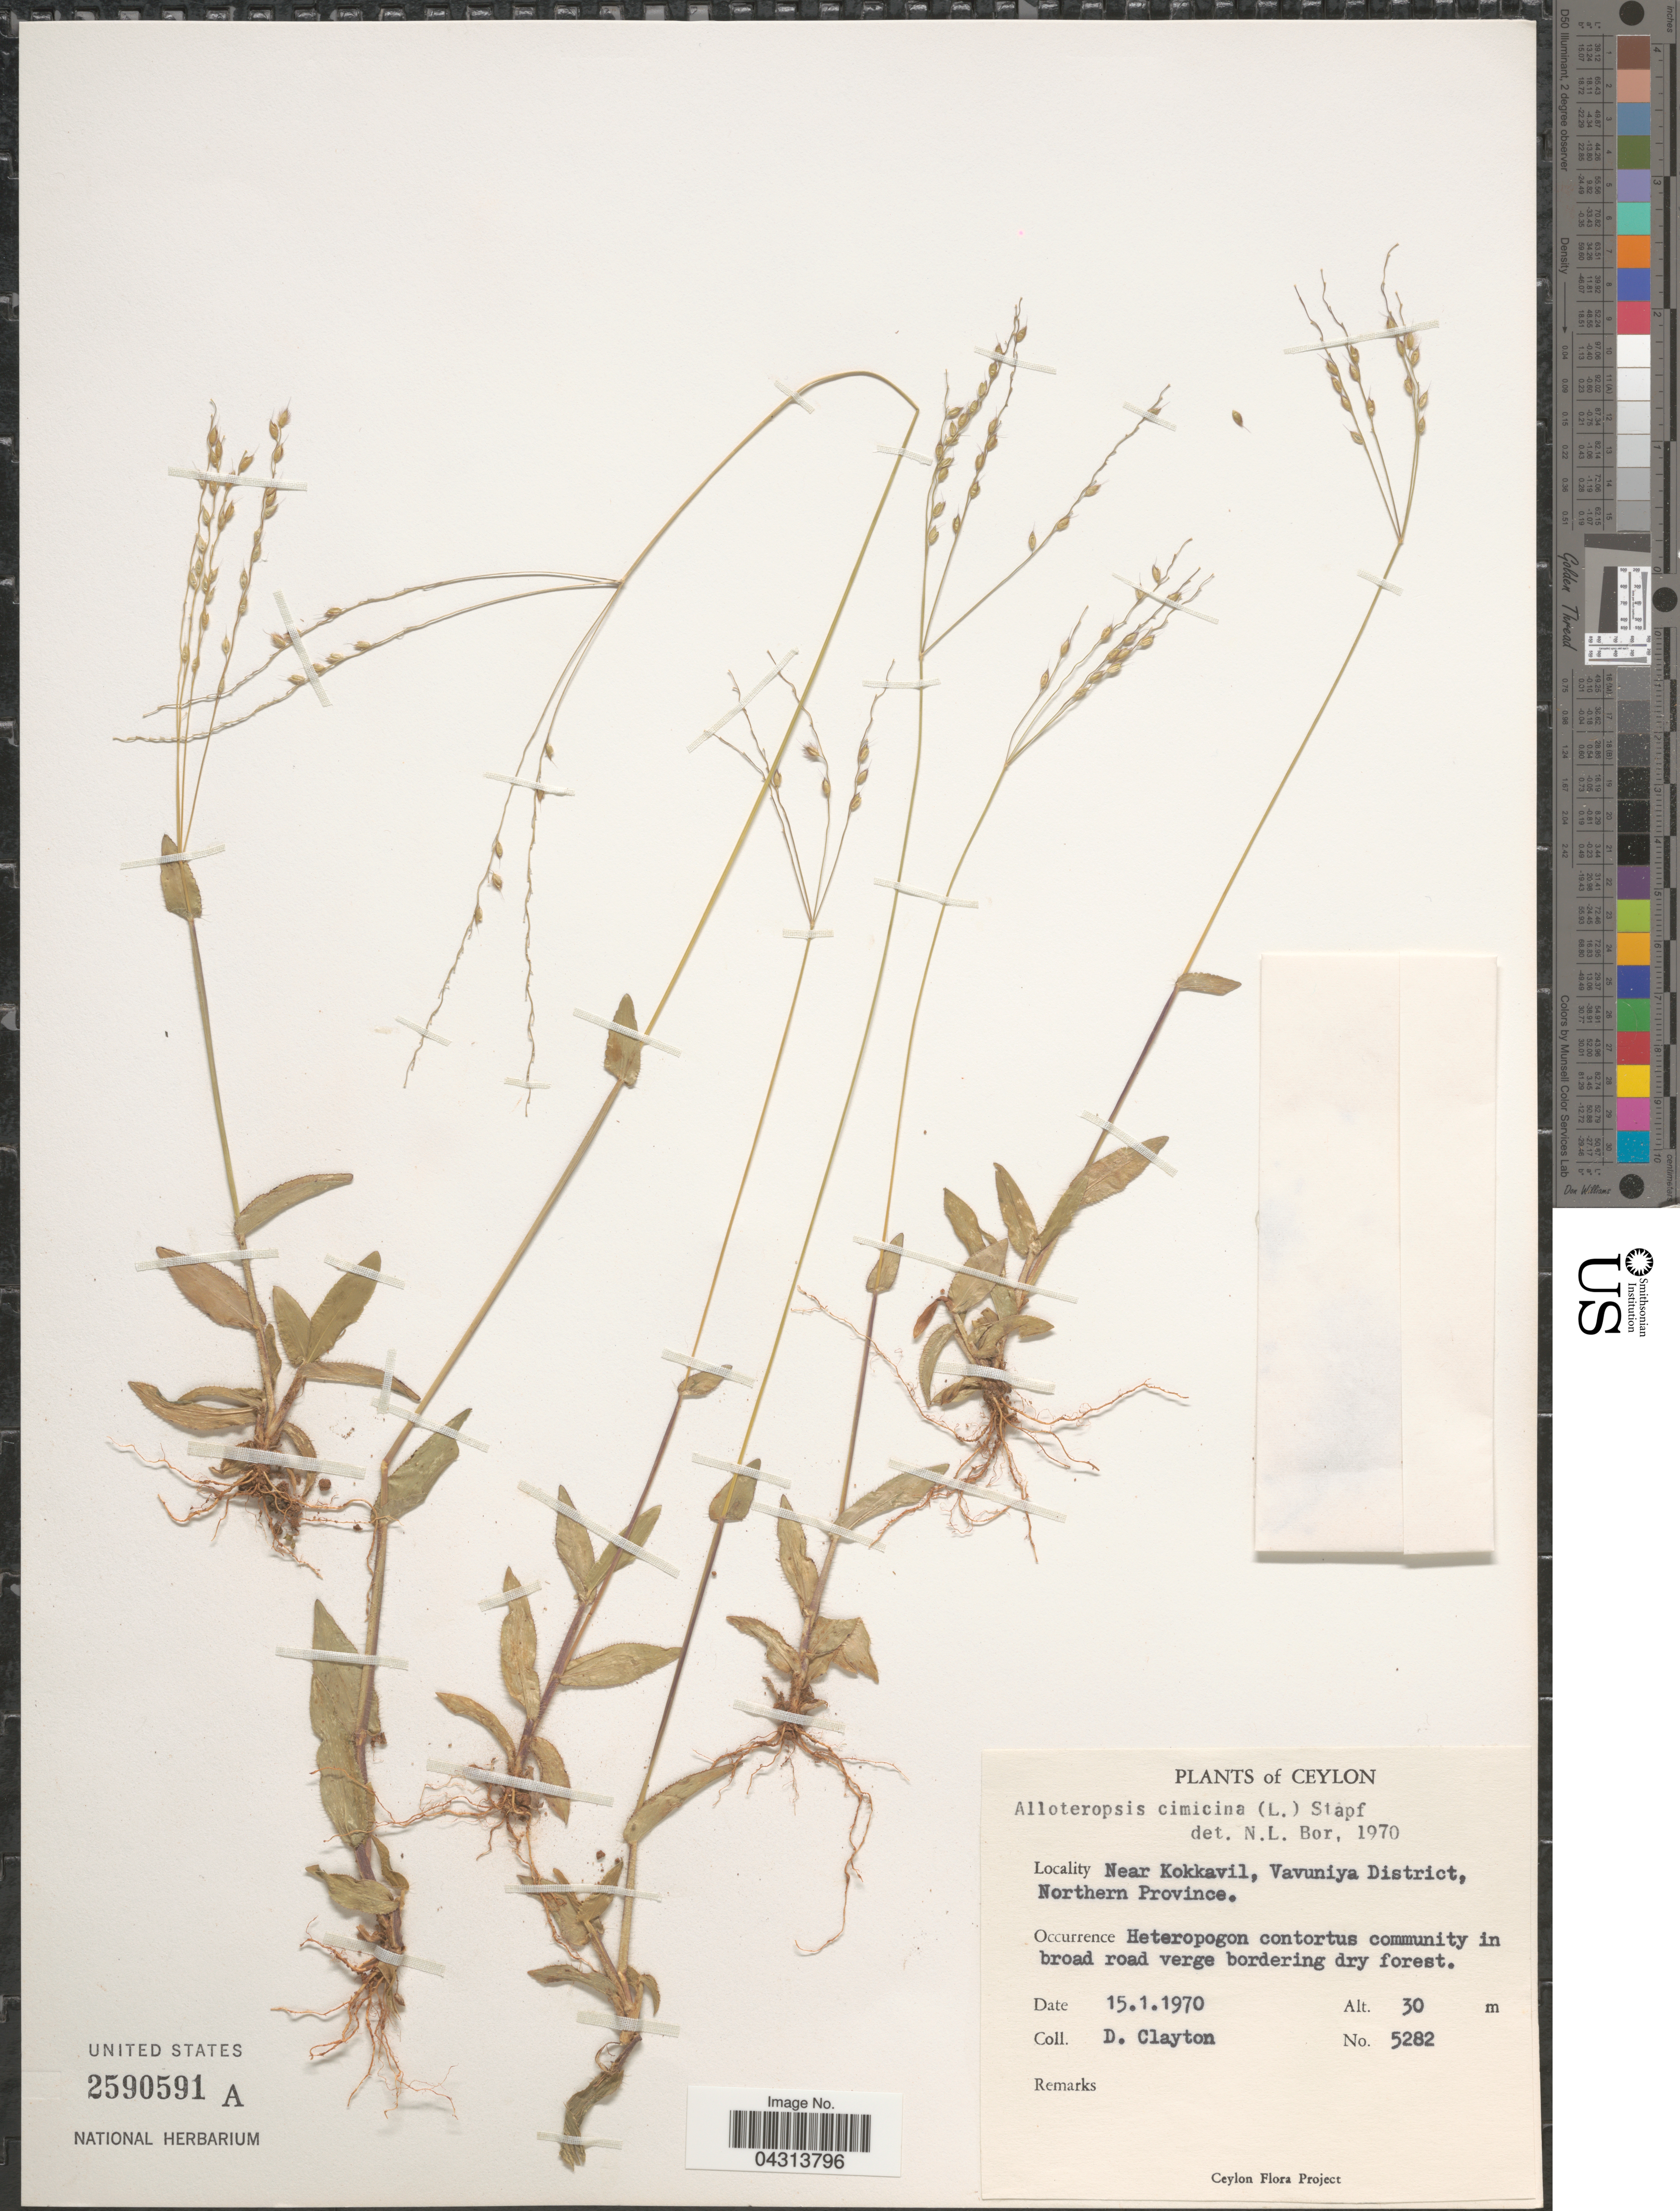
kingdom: Plantae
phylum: Tracheophyta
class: Liliopsida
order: Poales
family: Poaceae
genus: Alloteropsis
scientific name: Alloteropsis cimicina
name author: (L.) Stapf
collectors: D. Clayton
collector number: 5282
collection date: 1970-01-15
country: Sri Lanka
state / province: Northern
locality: Ceylon. Near Kokkavil, Vavuniya District.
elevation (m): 30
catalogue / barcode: US 2590591A